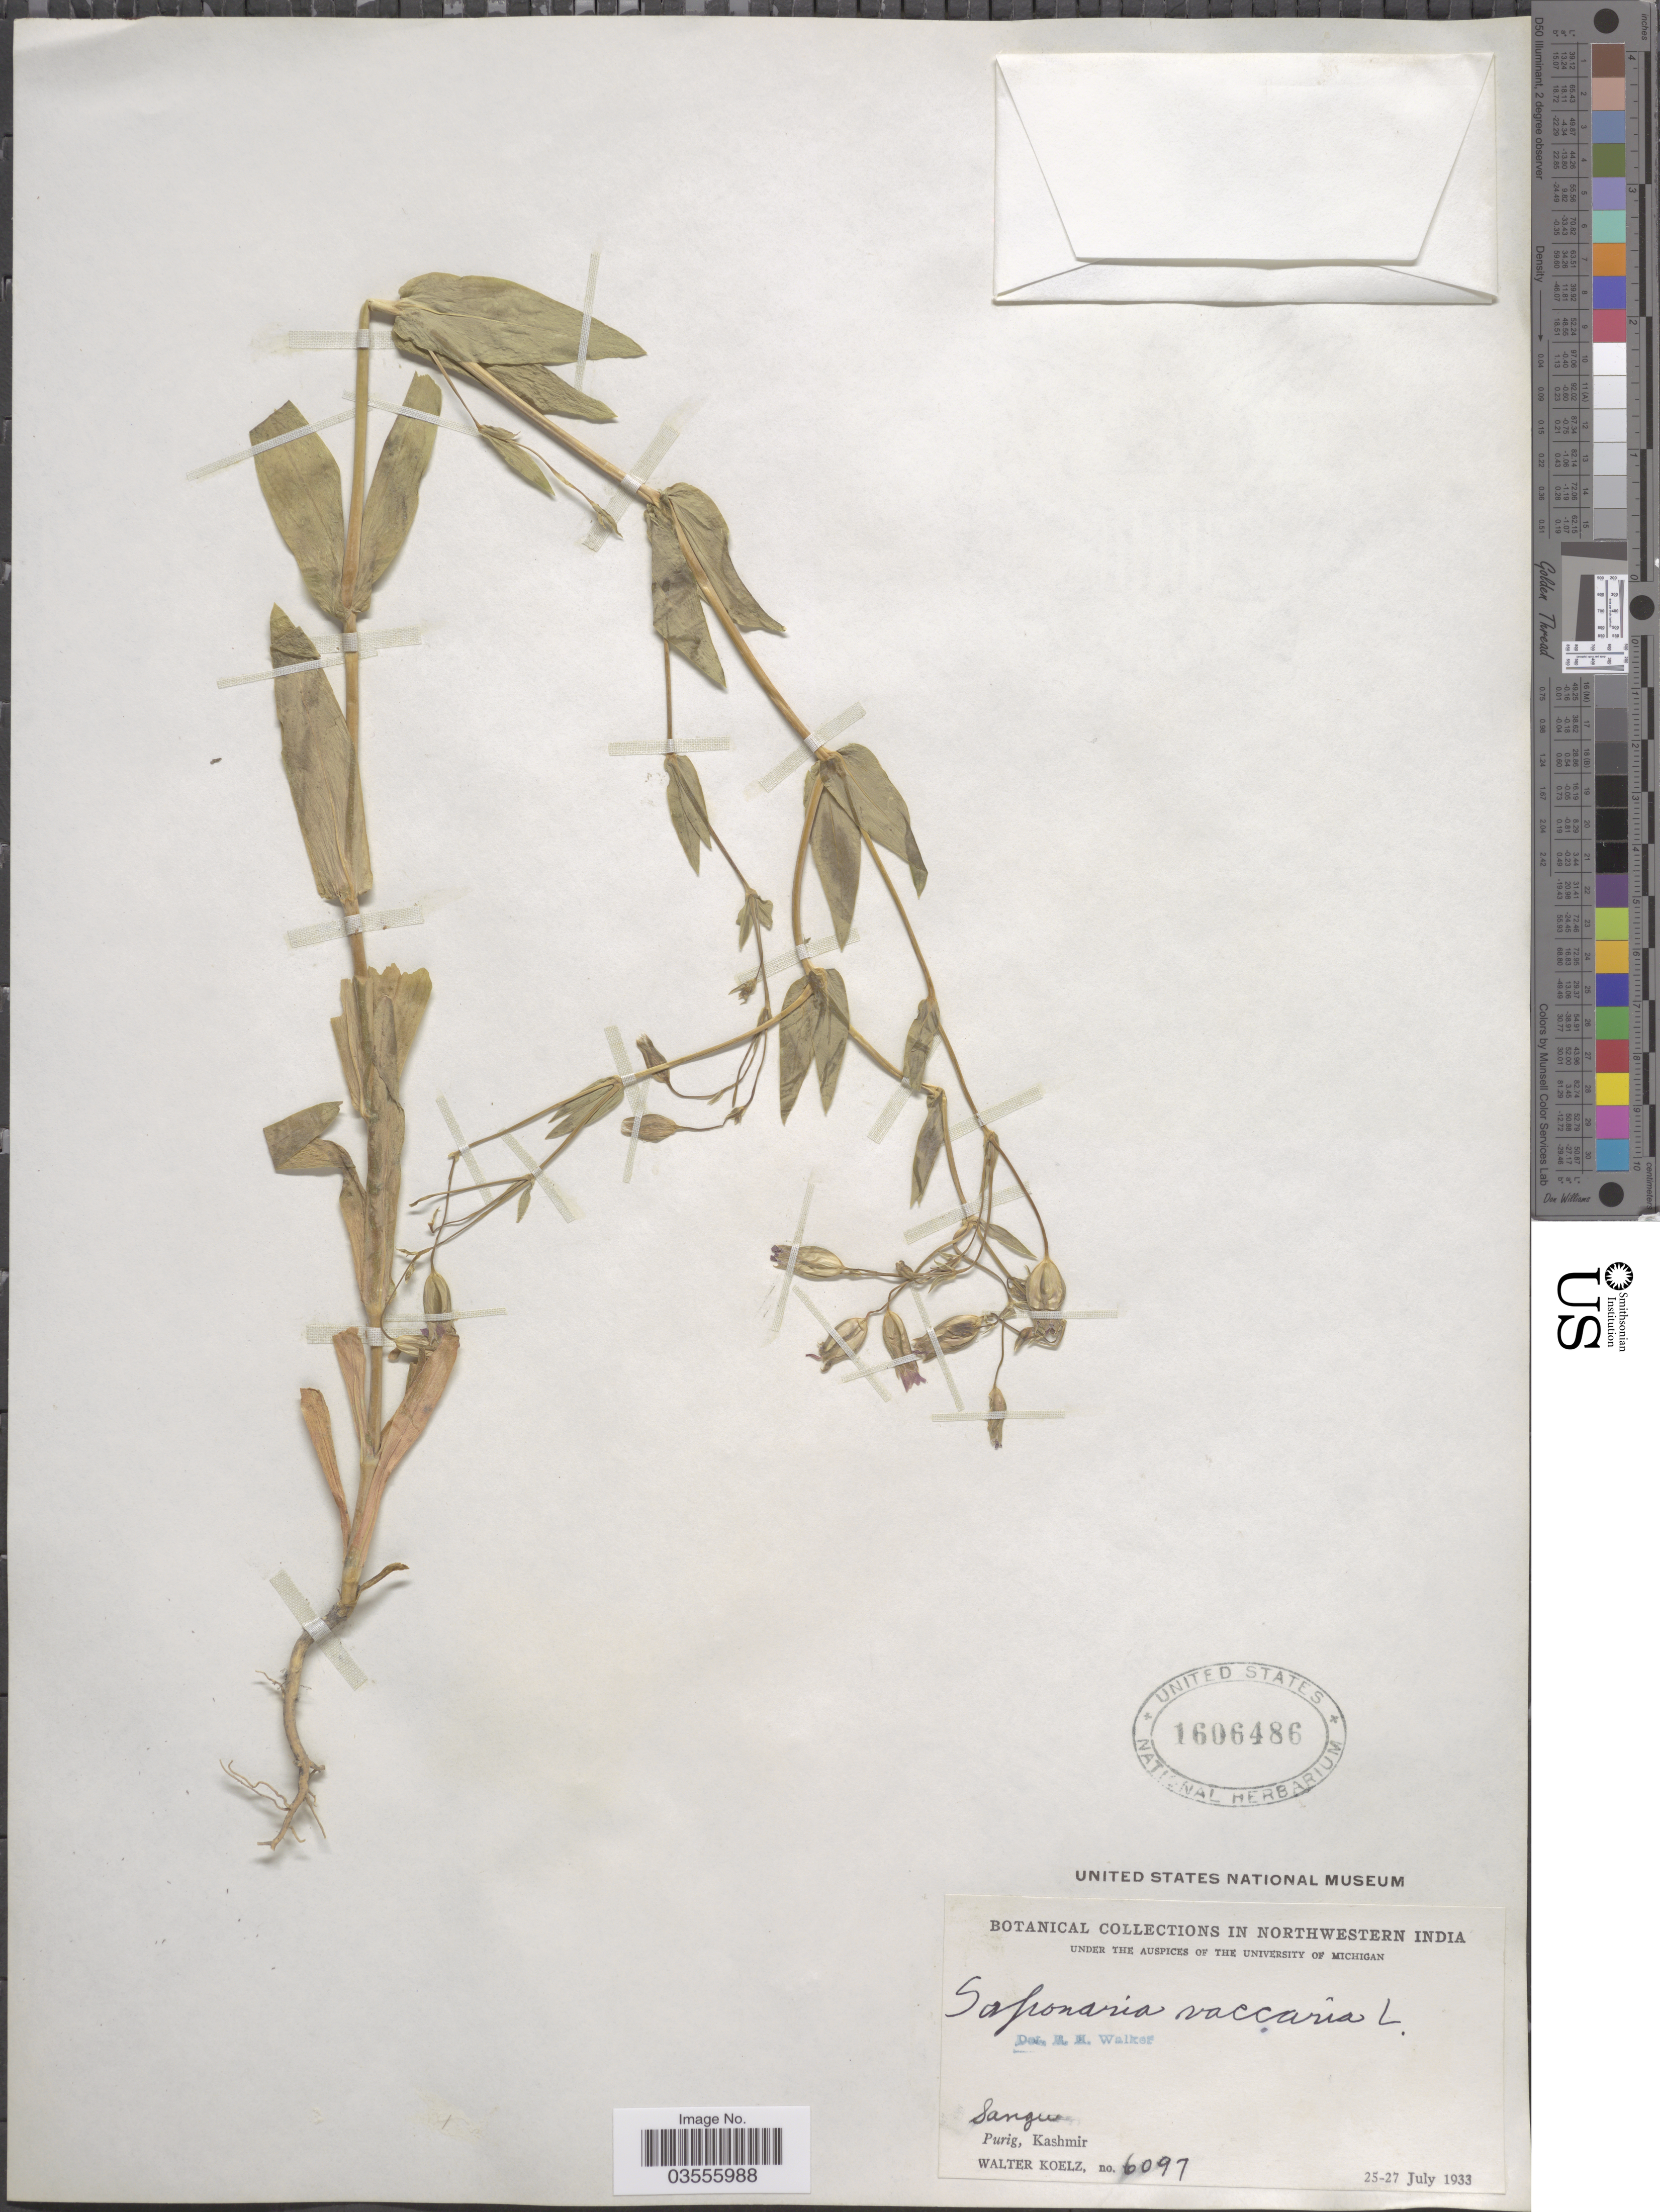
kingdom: Plantae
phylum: Tracheophyta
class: Magnoliopsida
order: Caryophyllales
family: Caryophyllaceae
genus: Vaccaria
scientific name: Vaccaria hispanica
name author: (Mill.) Rauschert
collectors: W. N. Koelz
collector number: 6097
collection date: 1933-07-25/1933-07-27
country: India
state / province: Jammu and Kashmir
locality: Northwestern India. Sangu. Purig, Kashmir.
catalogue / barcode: US 1606486